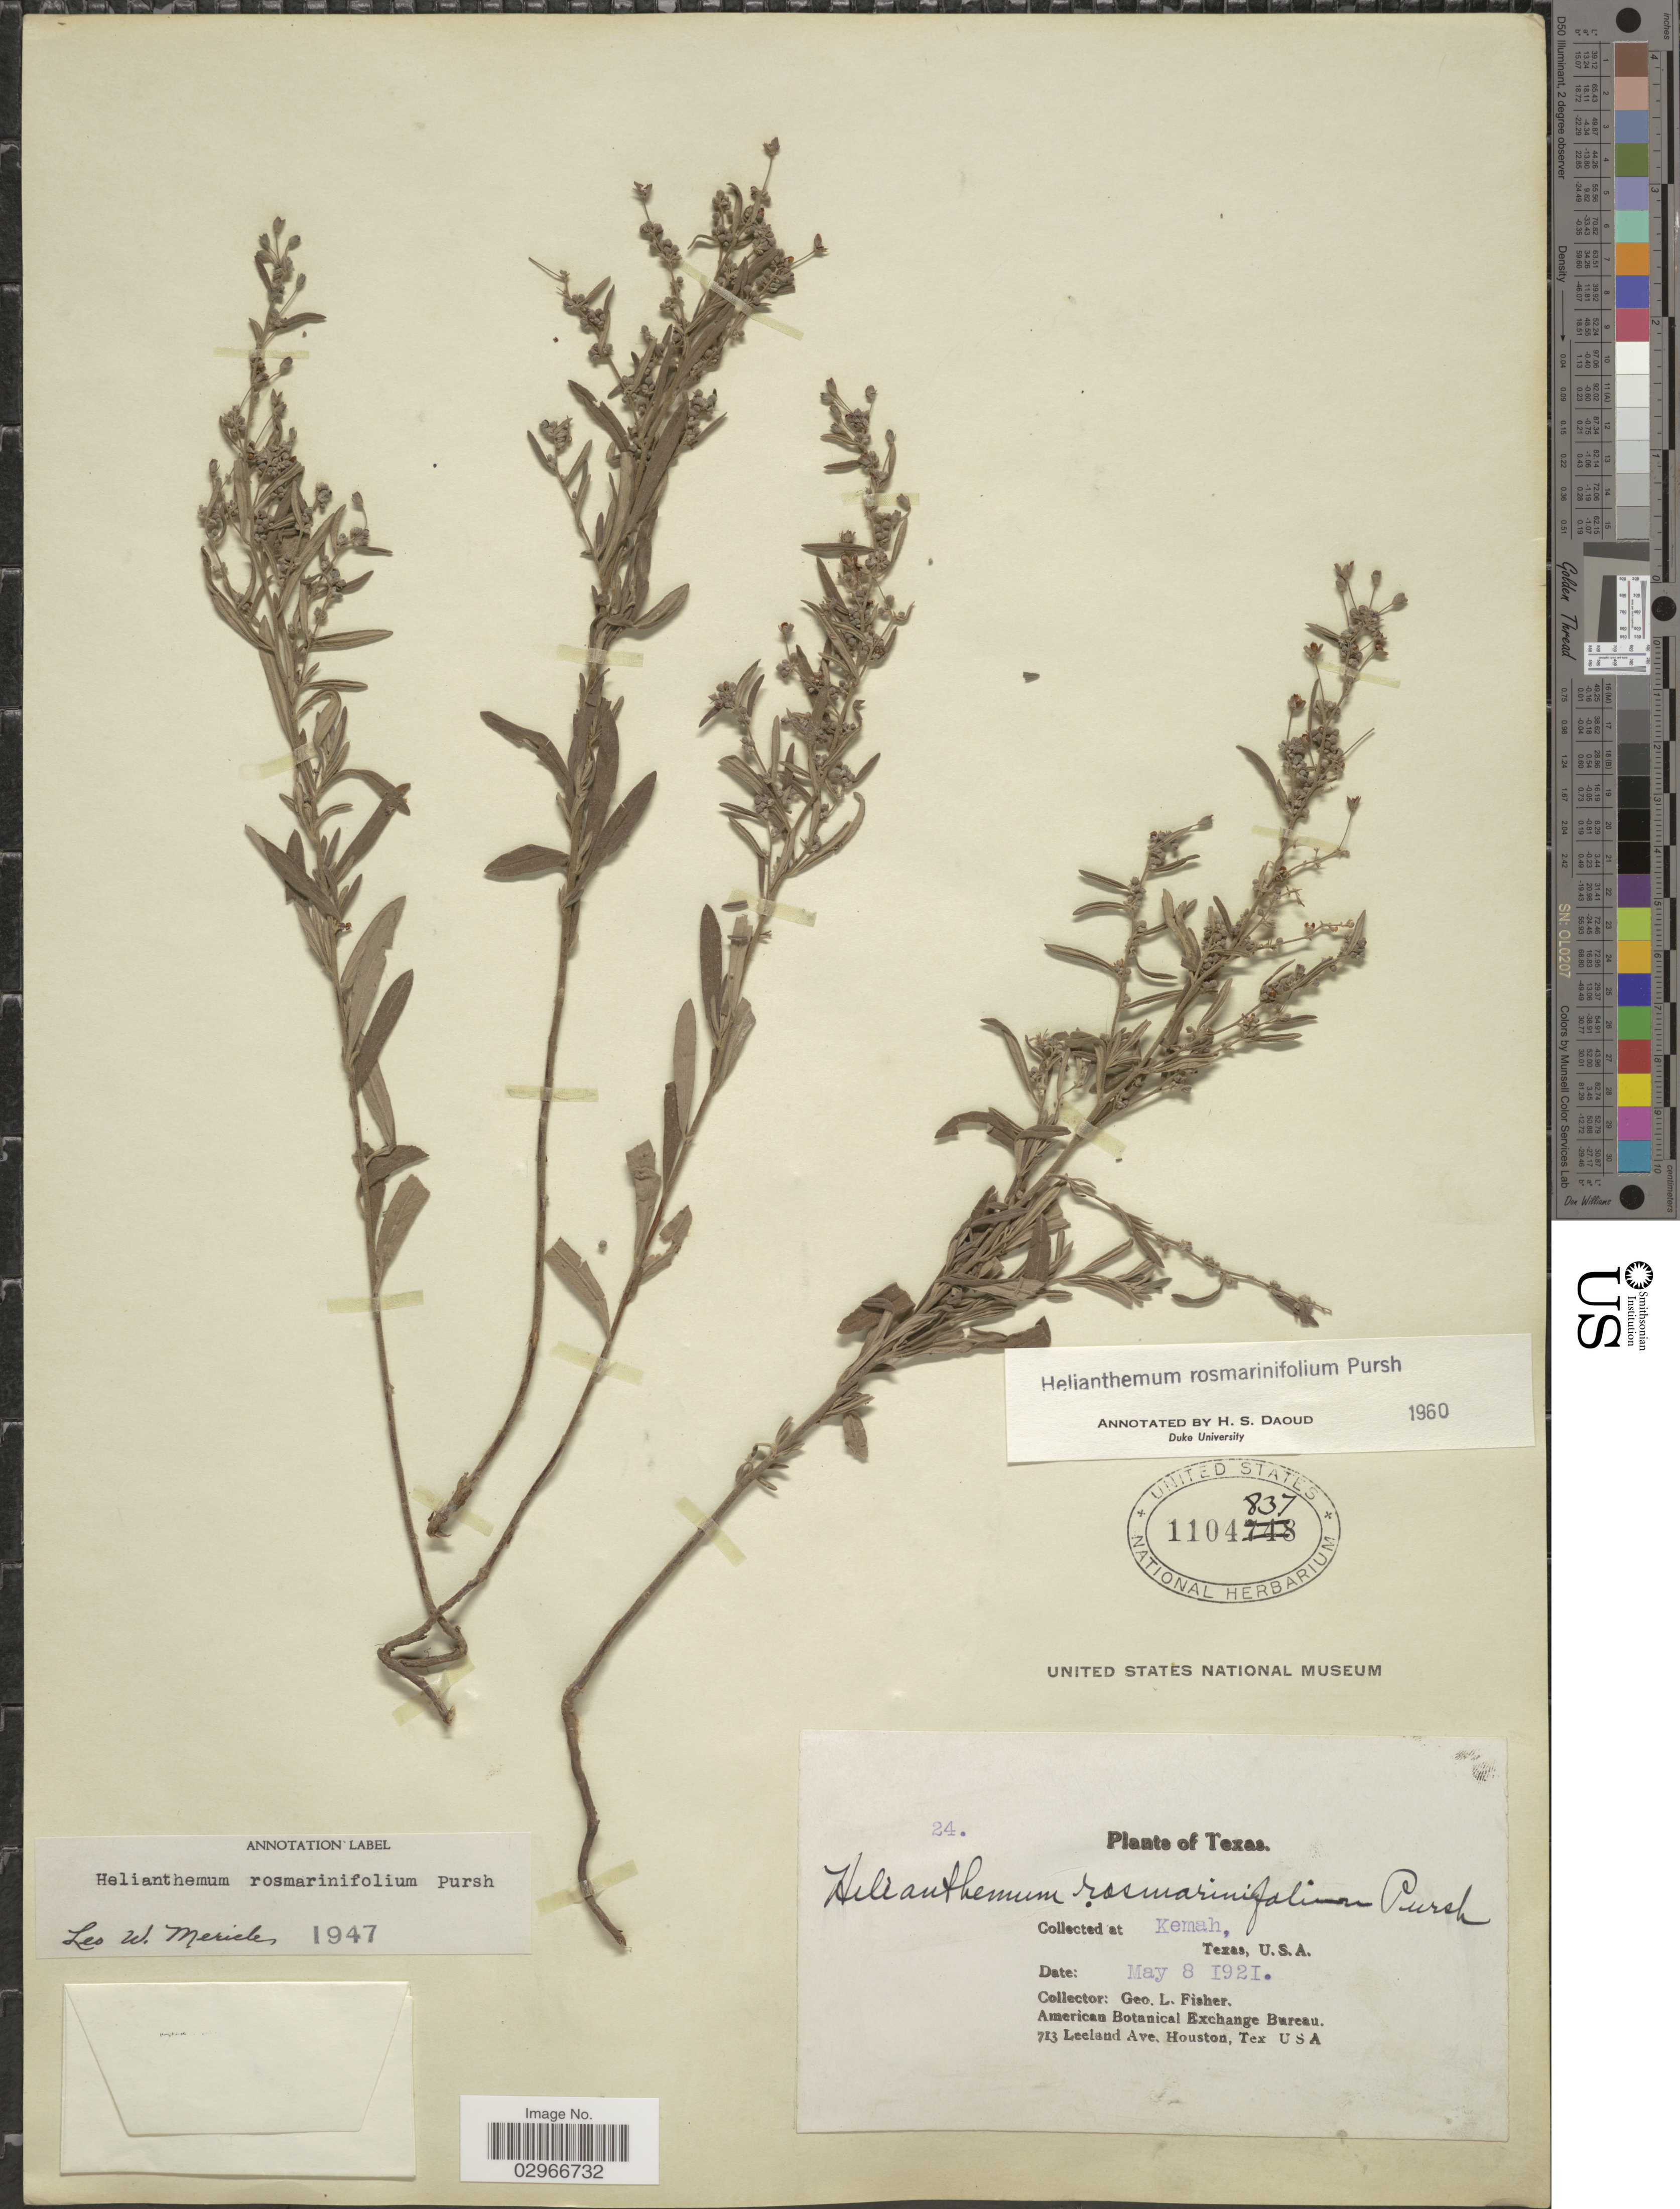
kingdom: Plantae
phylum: Tracheophyta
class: Magnoliopsida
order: Malvales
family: Cistaceae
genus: Helianthemum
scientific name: Helianthemum rosmarinifolium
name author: Pursh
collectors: G. L. Fisher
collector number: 24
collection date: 1921-05-08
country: United States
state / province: Texas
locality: Kemah.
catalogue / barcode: US 1104837